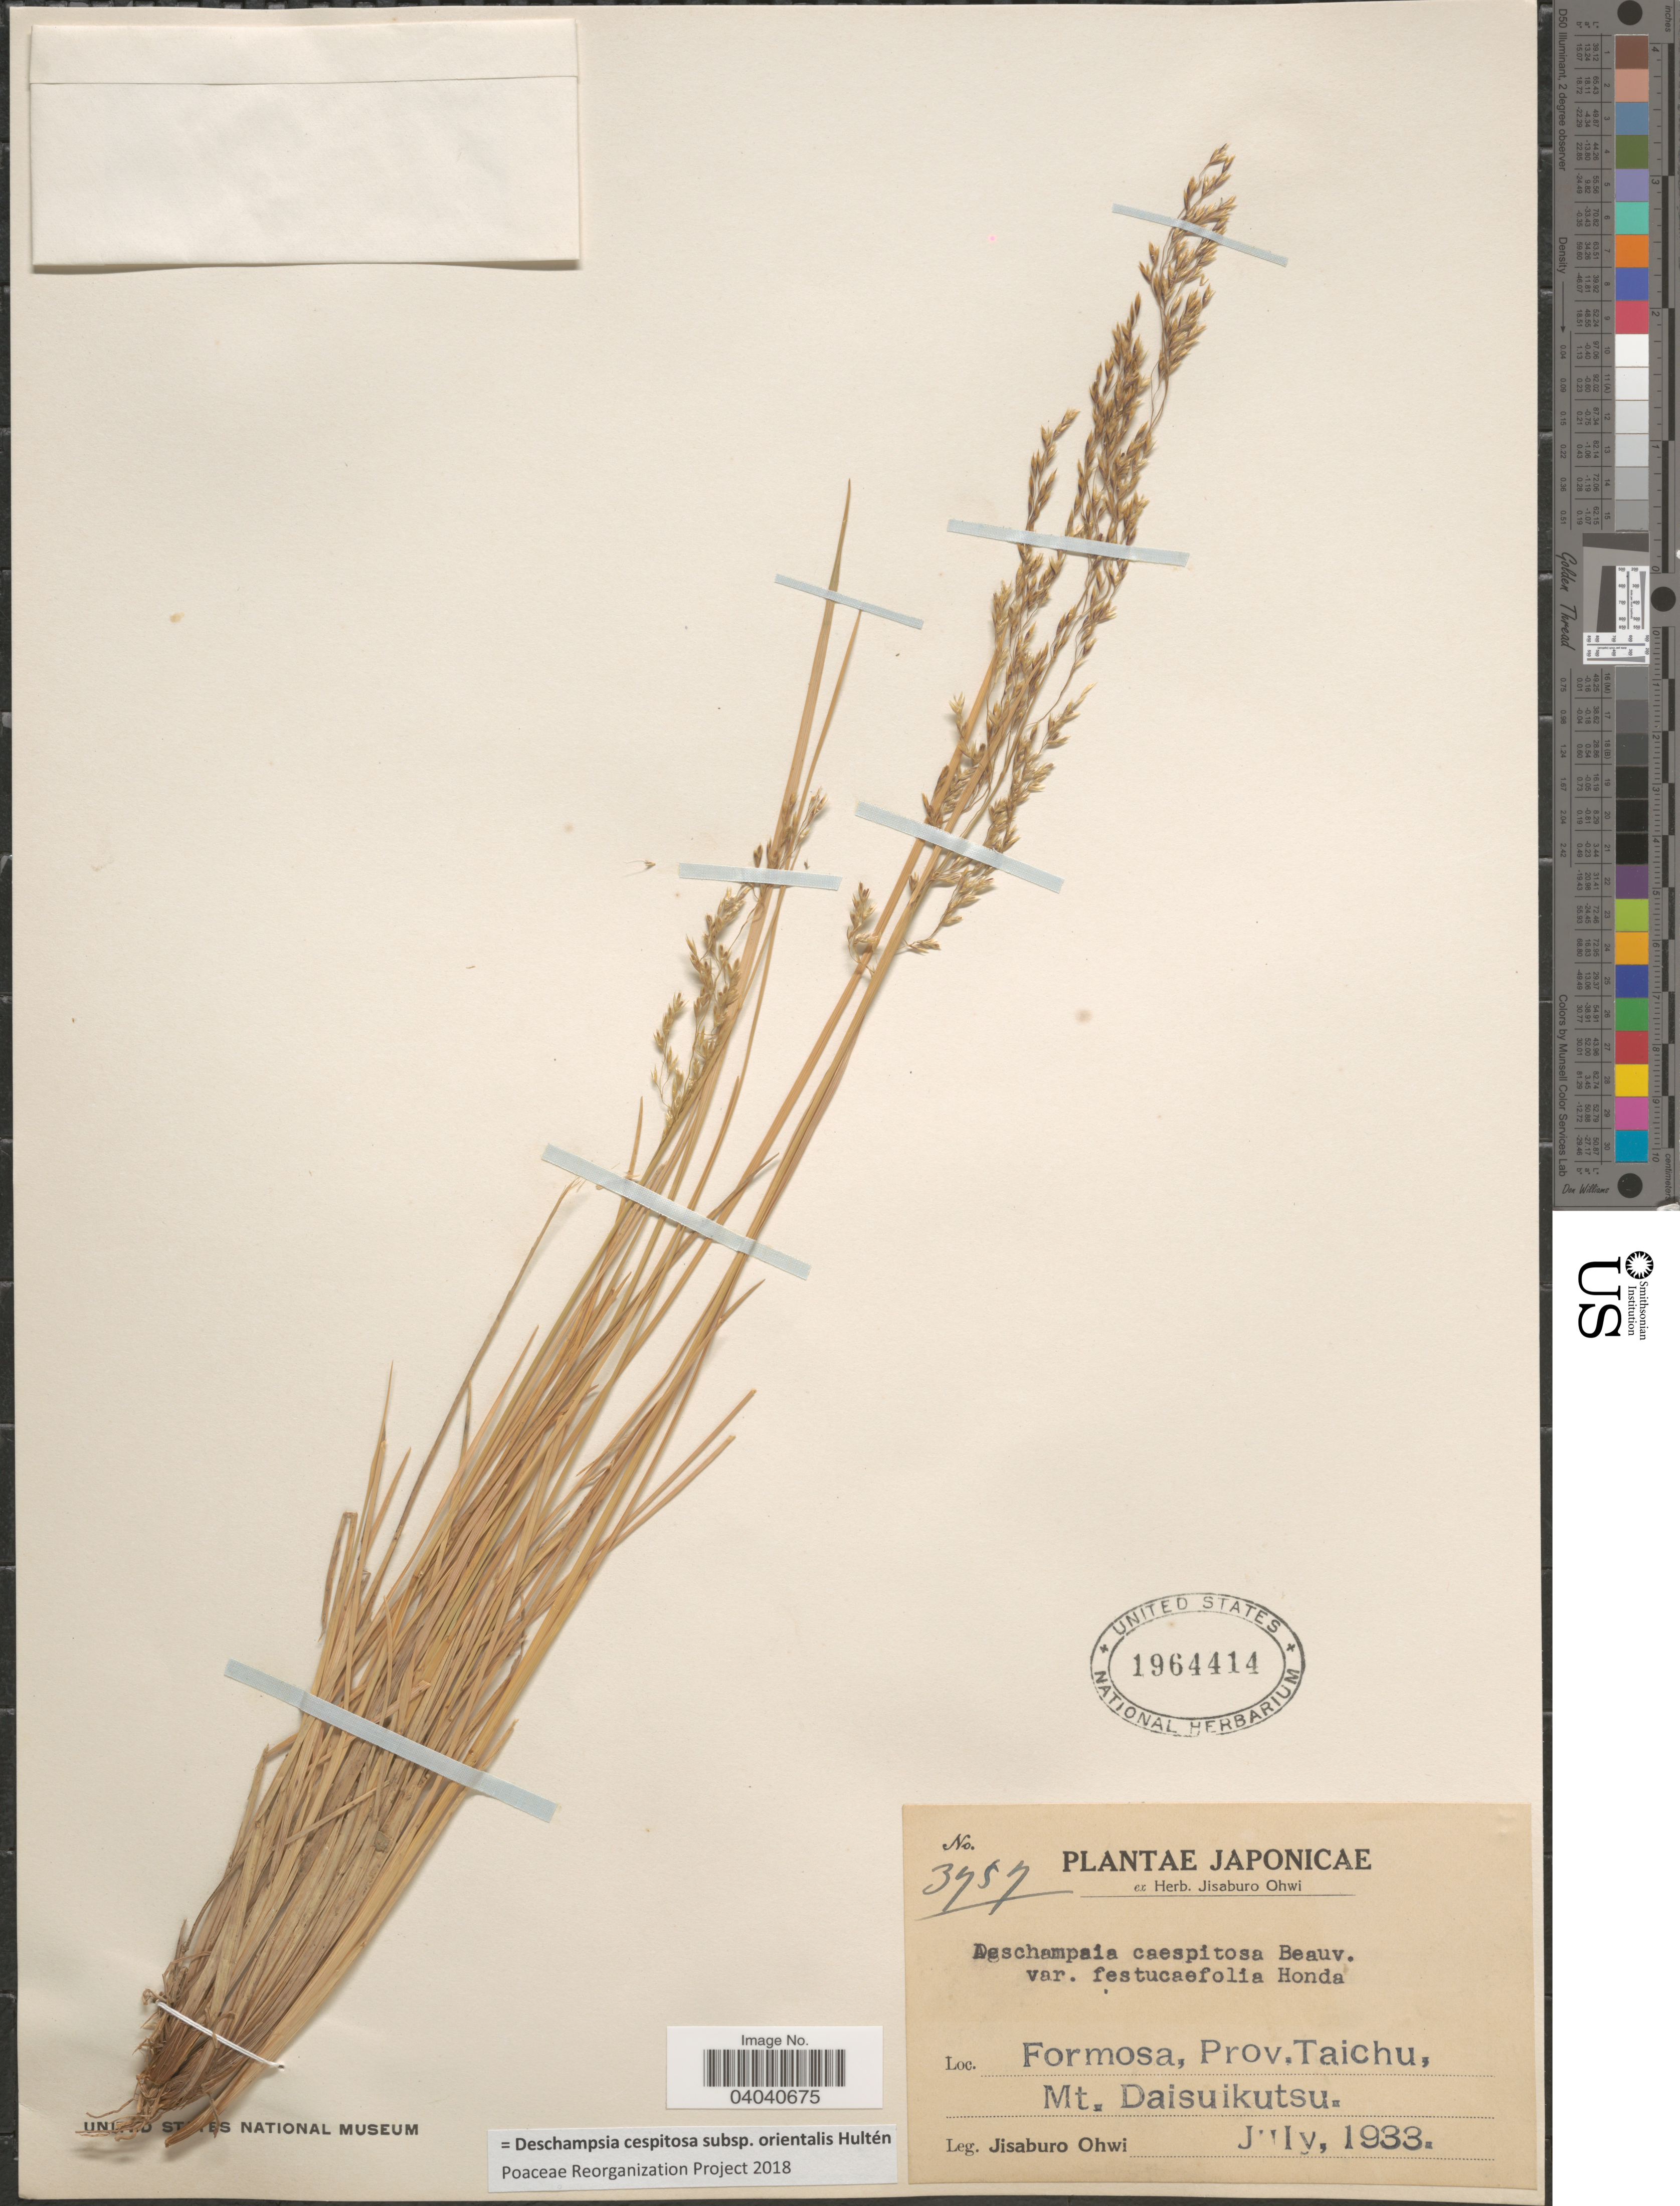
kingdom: Plantae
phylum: Tracheophyta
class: Liliopsida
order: Poales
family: Poaceae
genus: Deschampsia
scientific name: Deschampsia cespitosa subsp. orientalis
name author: Hultén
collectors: J. Ohwi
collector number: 3757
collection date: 1933-07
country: Taiwan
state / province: Taichung City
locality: Formosa, Prov. Taichu, Mt. Daisuikutsu.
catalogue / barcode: US 1964414